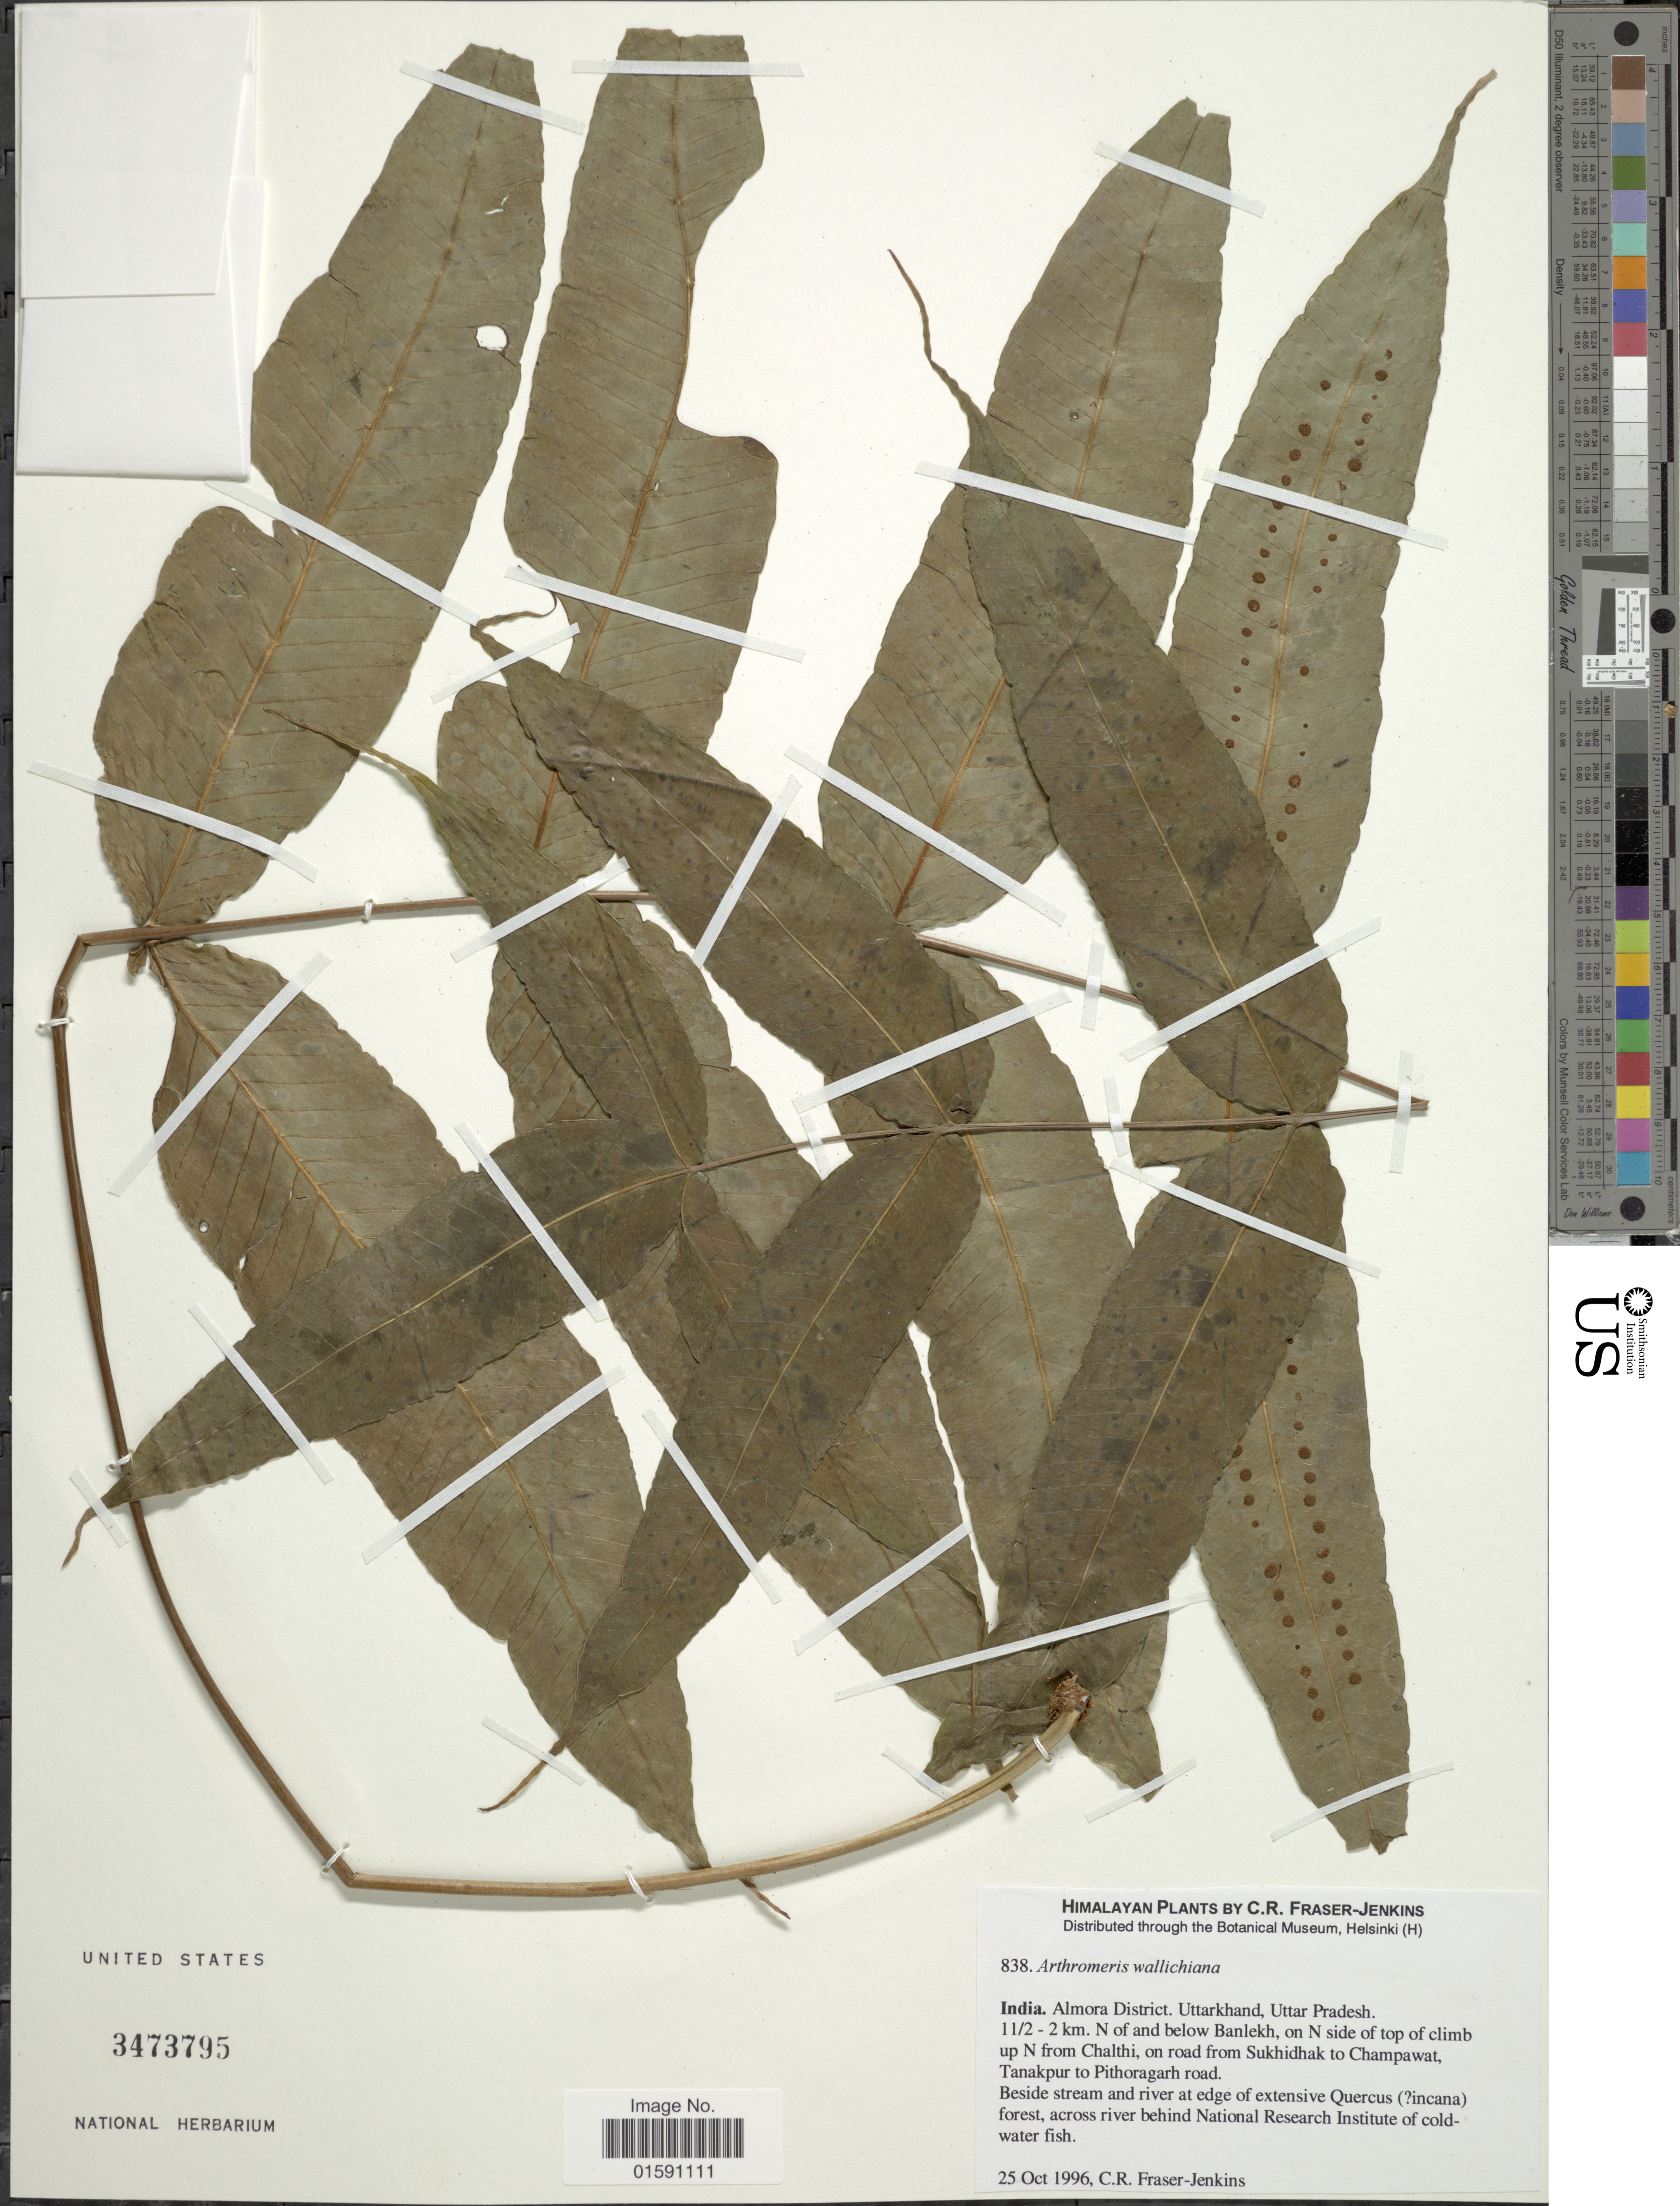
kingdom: Plantae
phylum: Tracheophyta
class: Polypodiopsida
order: Polypodiales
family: Polypodiaceae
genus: Arthromeris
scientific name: Arthromeris wallichiana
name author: (Spreng.) Ching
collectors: C. R. Fraser-Jenkins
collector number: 838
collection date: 1996-10-25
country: India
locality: India. Almora District. Uttarkhand. Uttar Pradesh. 11/2 - 2 km N . of and below Banlekh, on N side of top of climb up N from Chalthi, on road from Sukhidhak to Champawat, Tanakpur to Pithoragarh road. Beside stream and river at edge of extensive Quercus ( [unsure placement]incana) forest, across river behind National Research Institute of coldwaterfish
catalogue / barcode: US 3473795